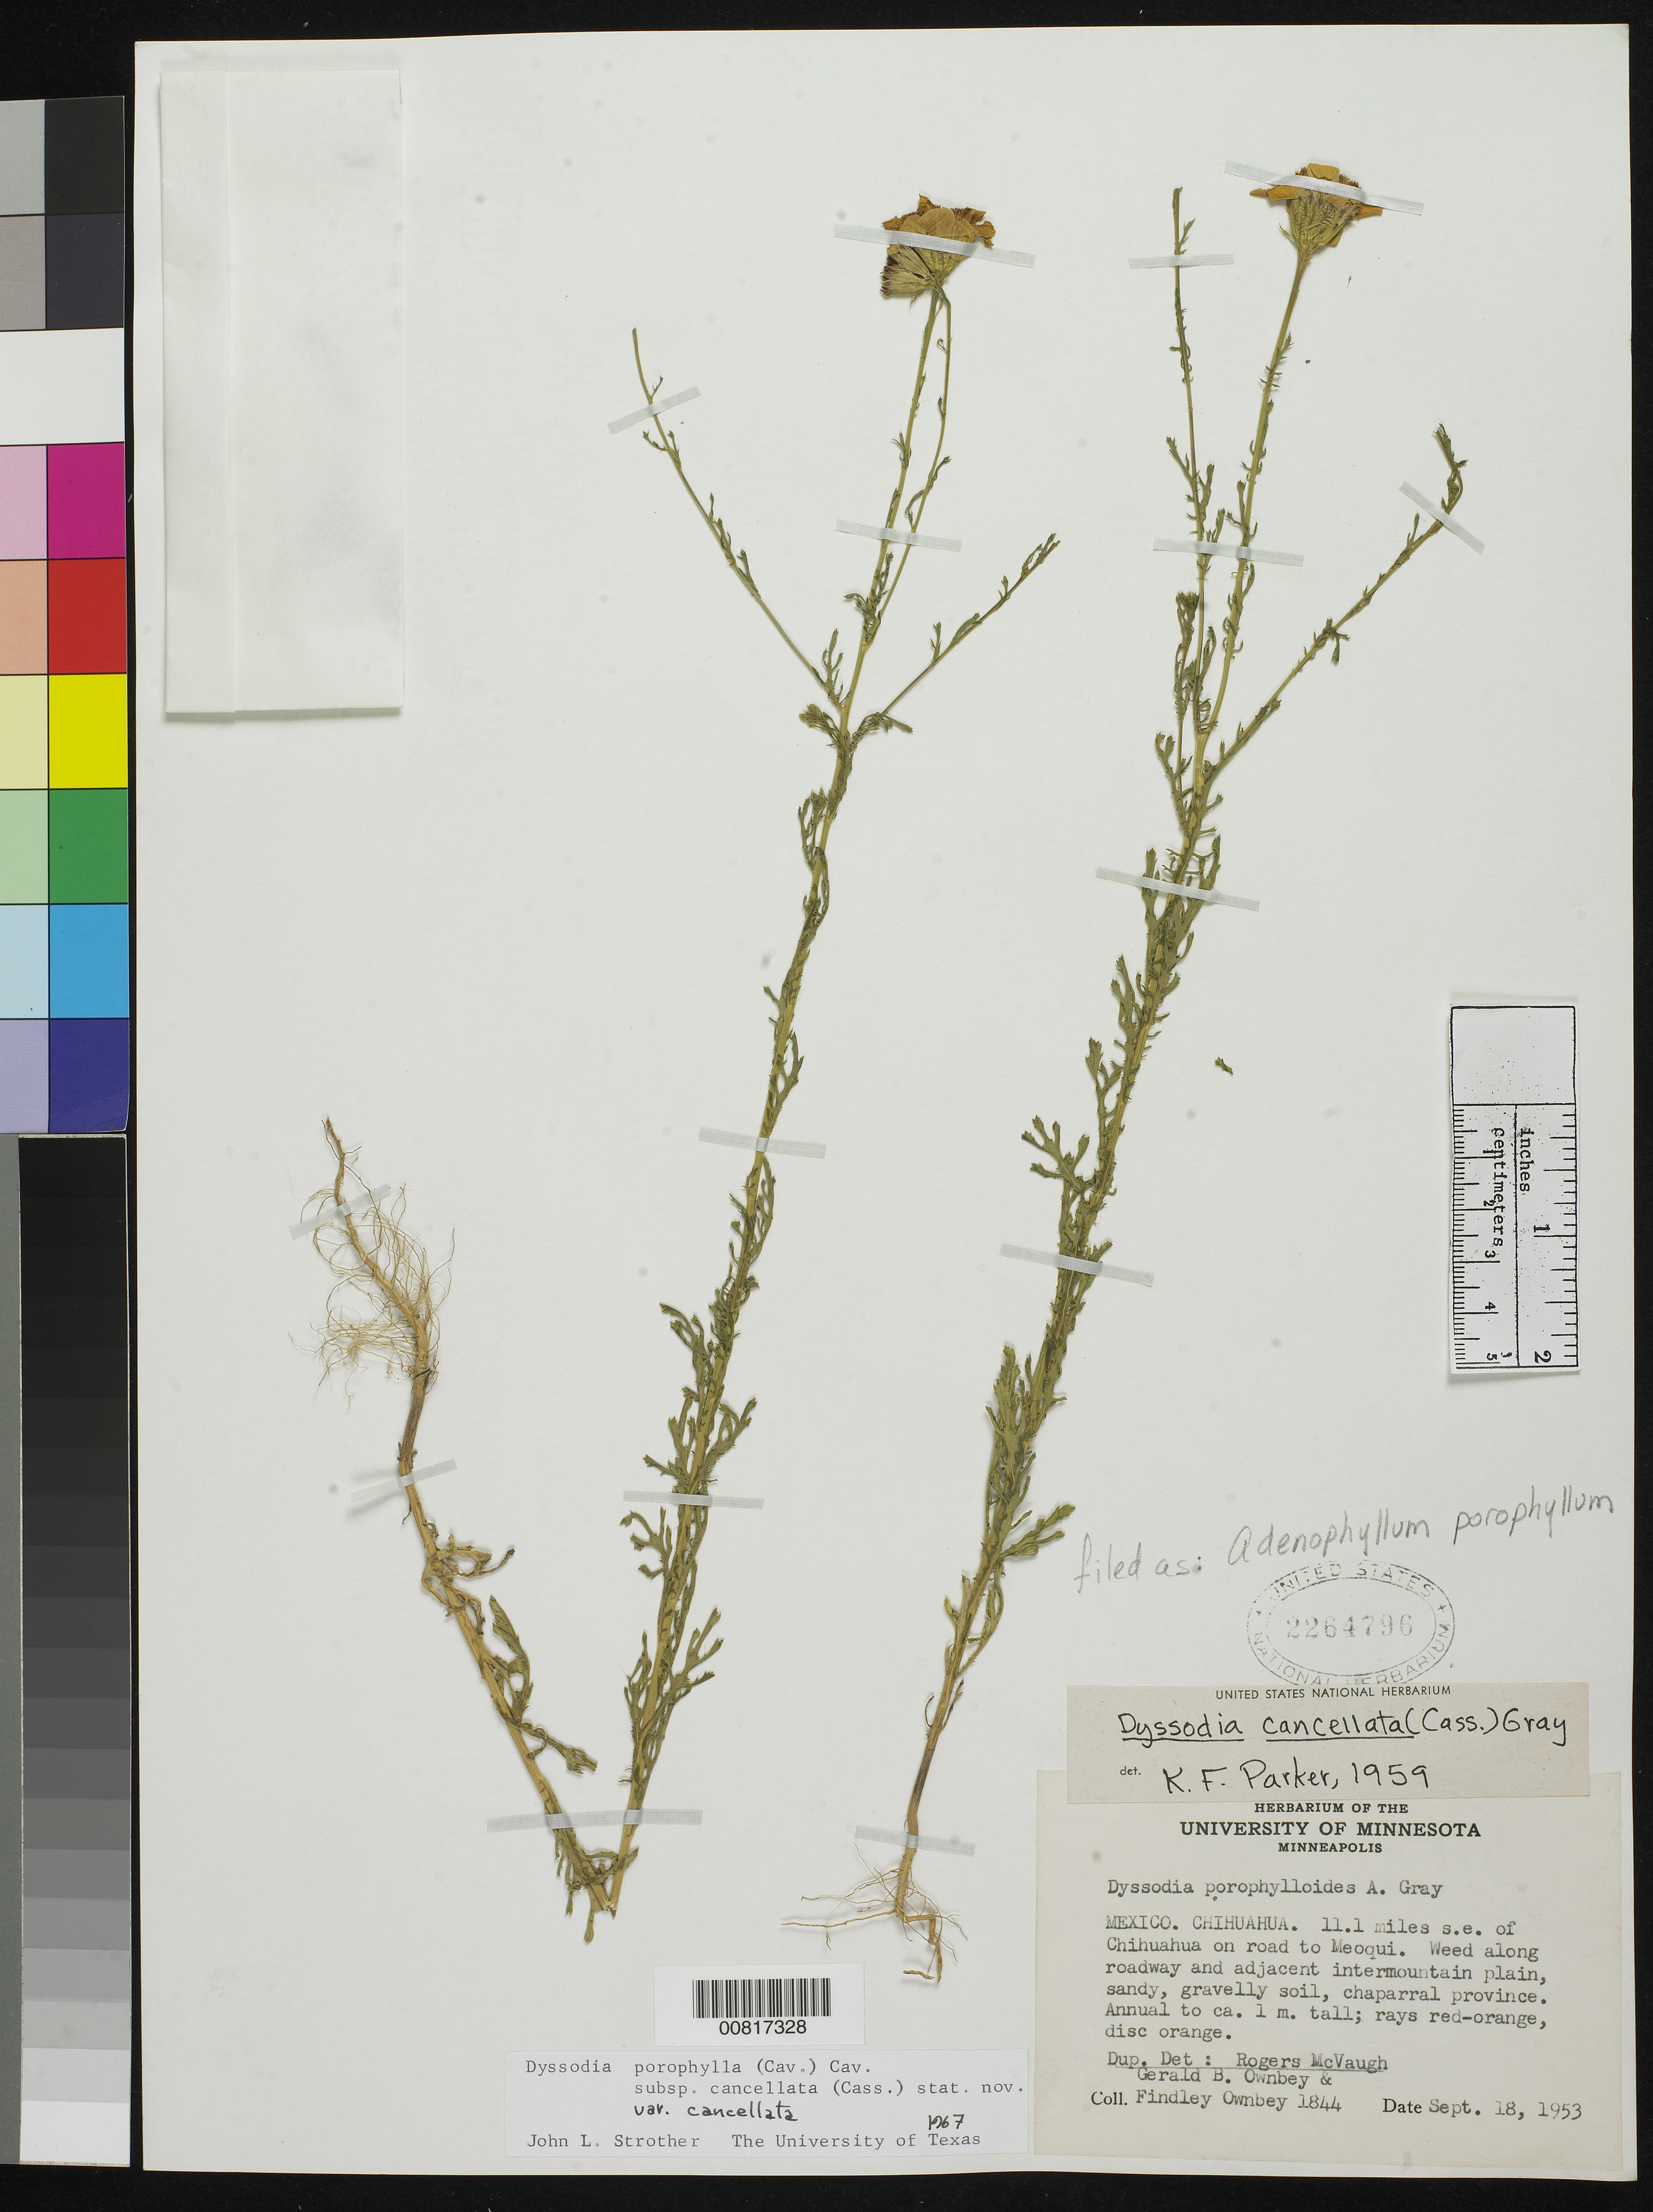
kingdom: Plantae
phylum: Tracheophyta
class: Magnoliopsida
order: Asterales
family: Asteraceae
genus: Adenophyllum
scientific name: Adenophyllum porophyllum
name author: (Cav.) Hemsl.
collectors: G. B. Ownbey & F. Ownbey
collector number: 1844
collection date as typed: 18 Sep 1953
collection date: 1953-09-18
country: Mexico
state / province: Chihuahua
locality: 11.1 miles SE of Chihuahua on road to Meoqui. Along the road and adjacent intermountain plain.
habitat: Sandy, gravelly soil, chaparral province.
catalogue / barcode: US 2264796